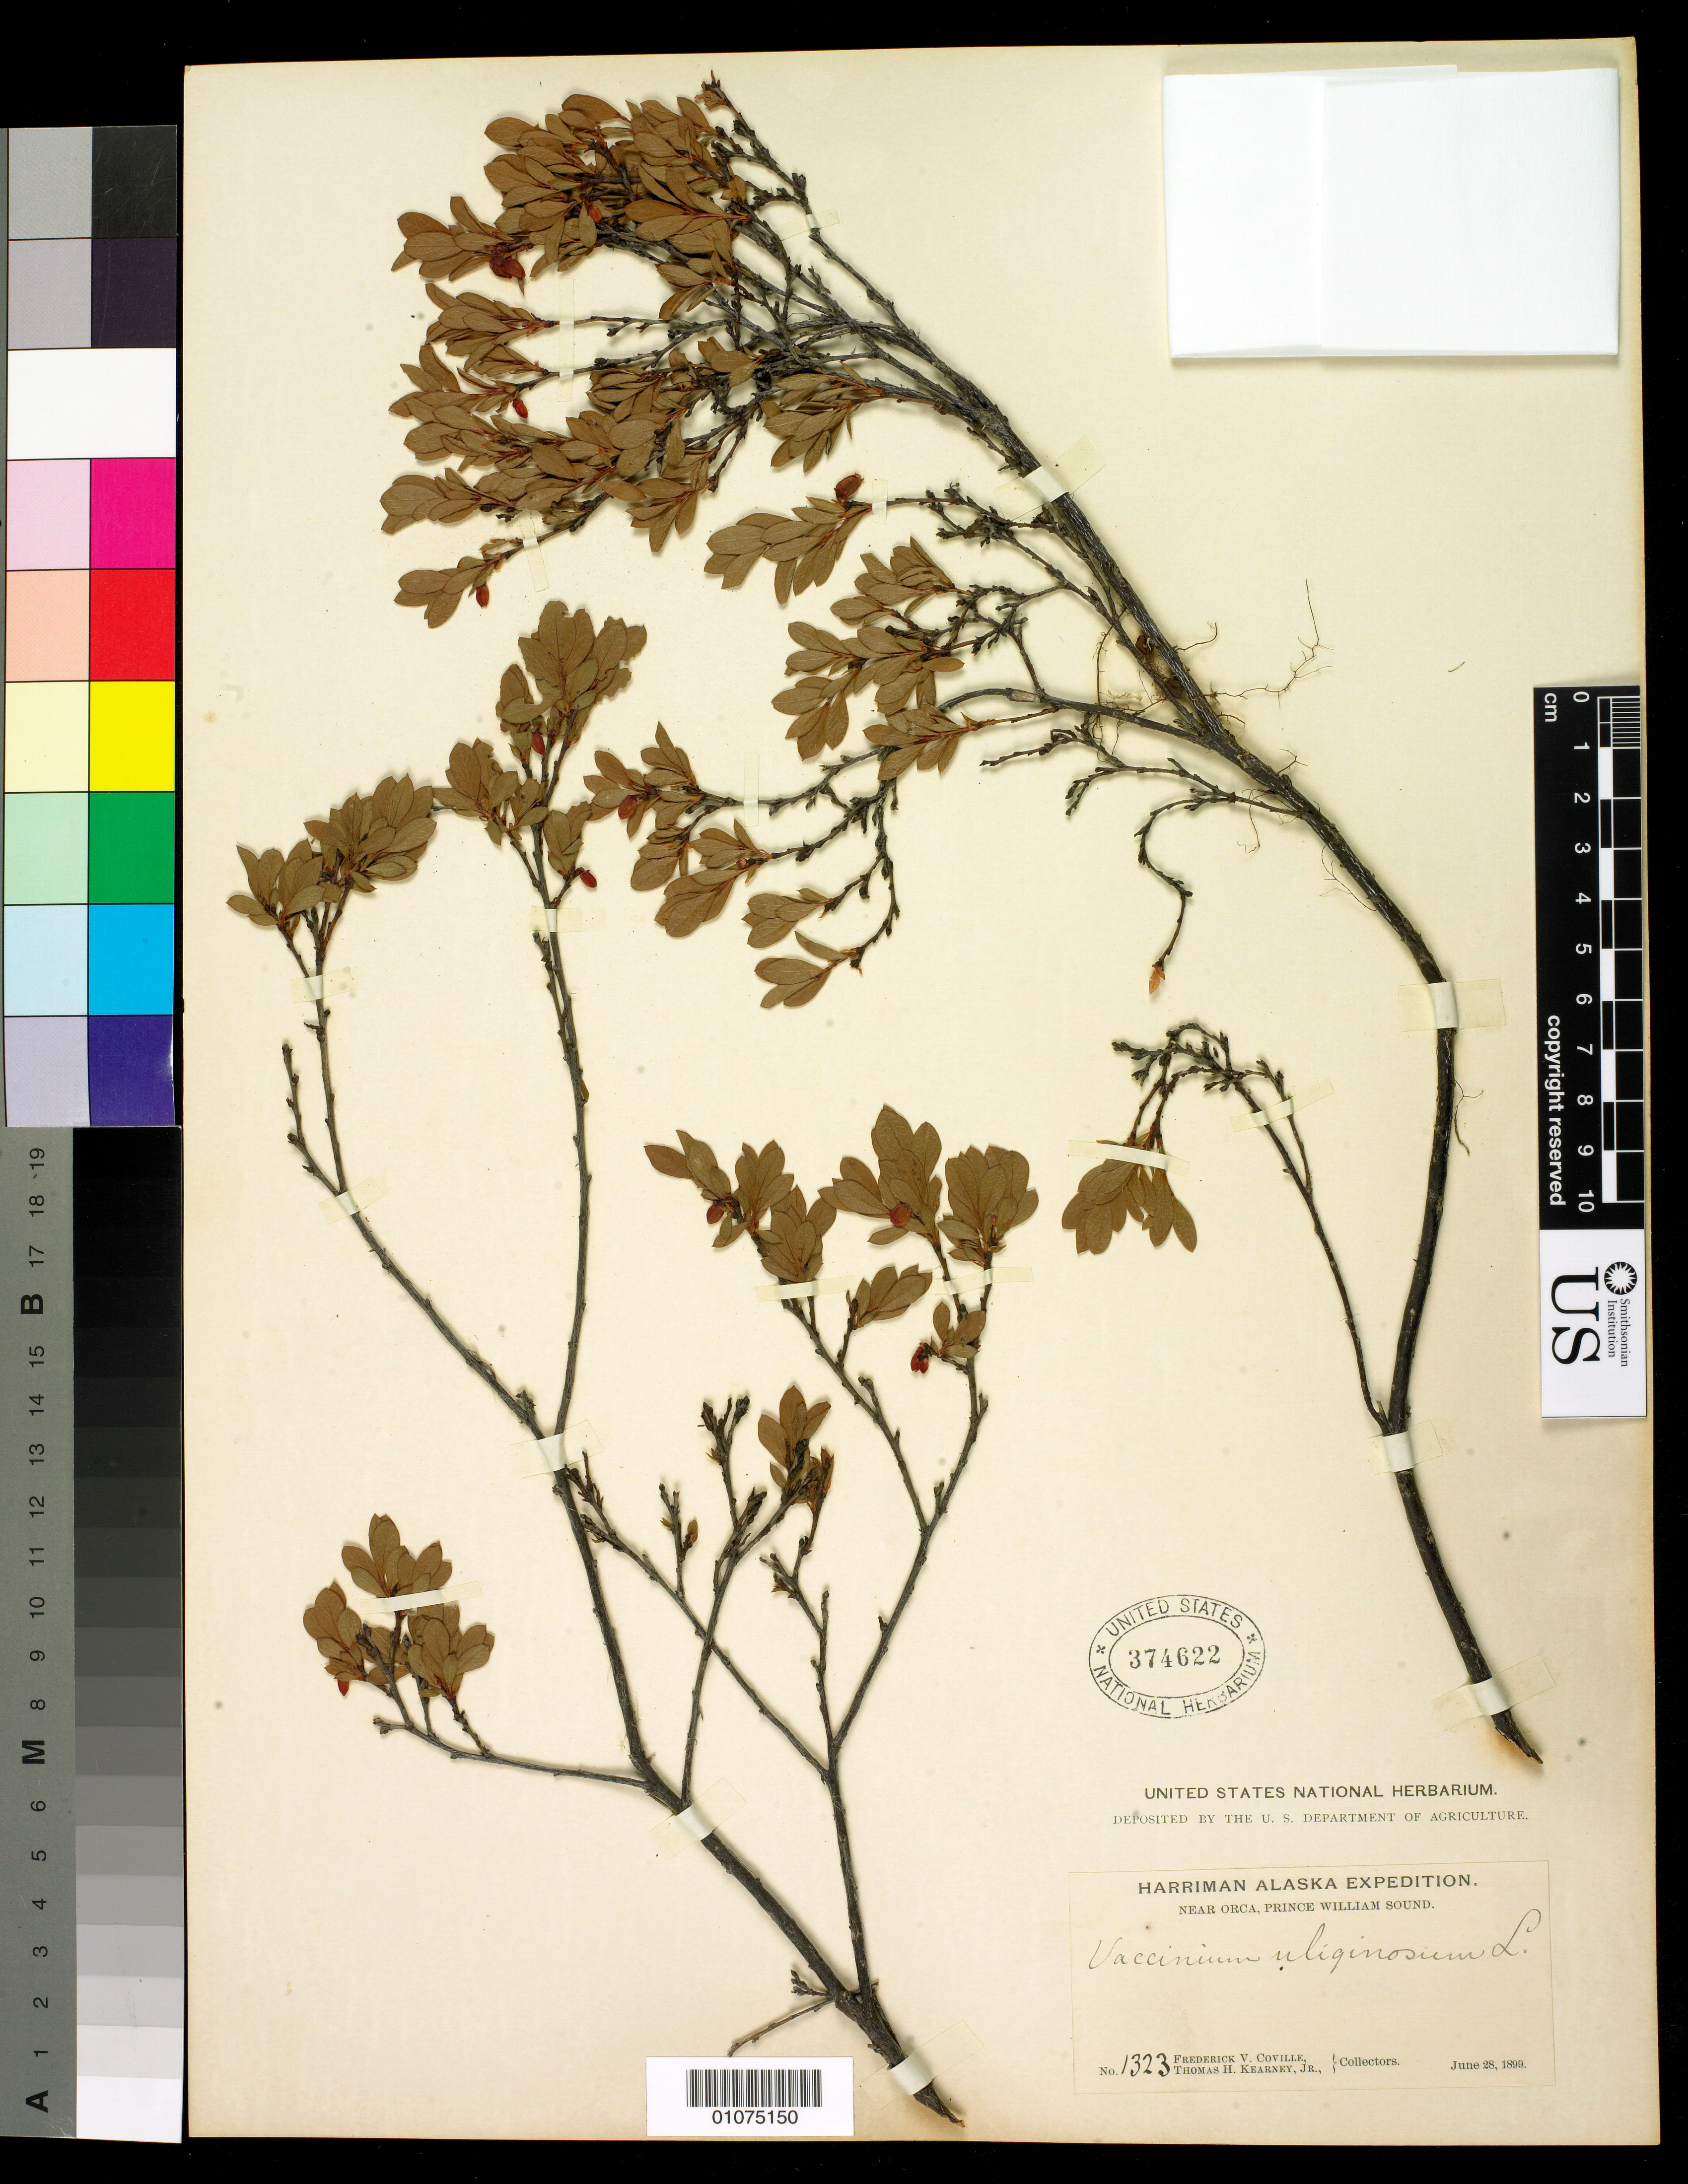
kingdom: Plantae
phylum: Tracheophyta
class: Magnoliopsida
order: Ericales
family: Ericaceae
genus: Vaccinium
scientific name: Vaccinium uliginosum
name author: L.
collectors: F. V. Coville & T. H. Kearney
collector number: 1323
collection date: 1899-06-28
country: United States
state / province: Alaska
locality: Near Orca, Prince William Sound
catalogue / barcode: US 374622